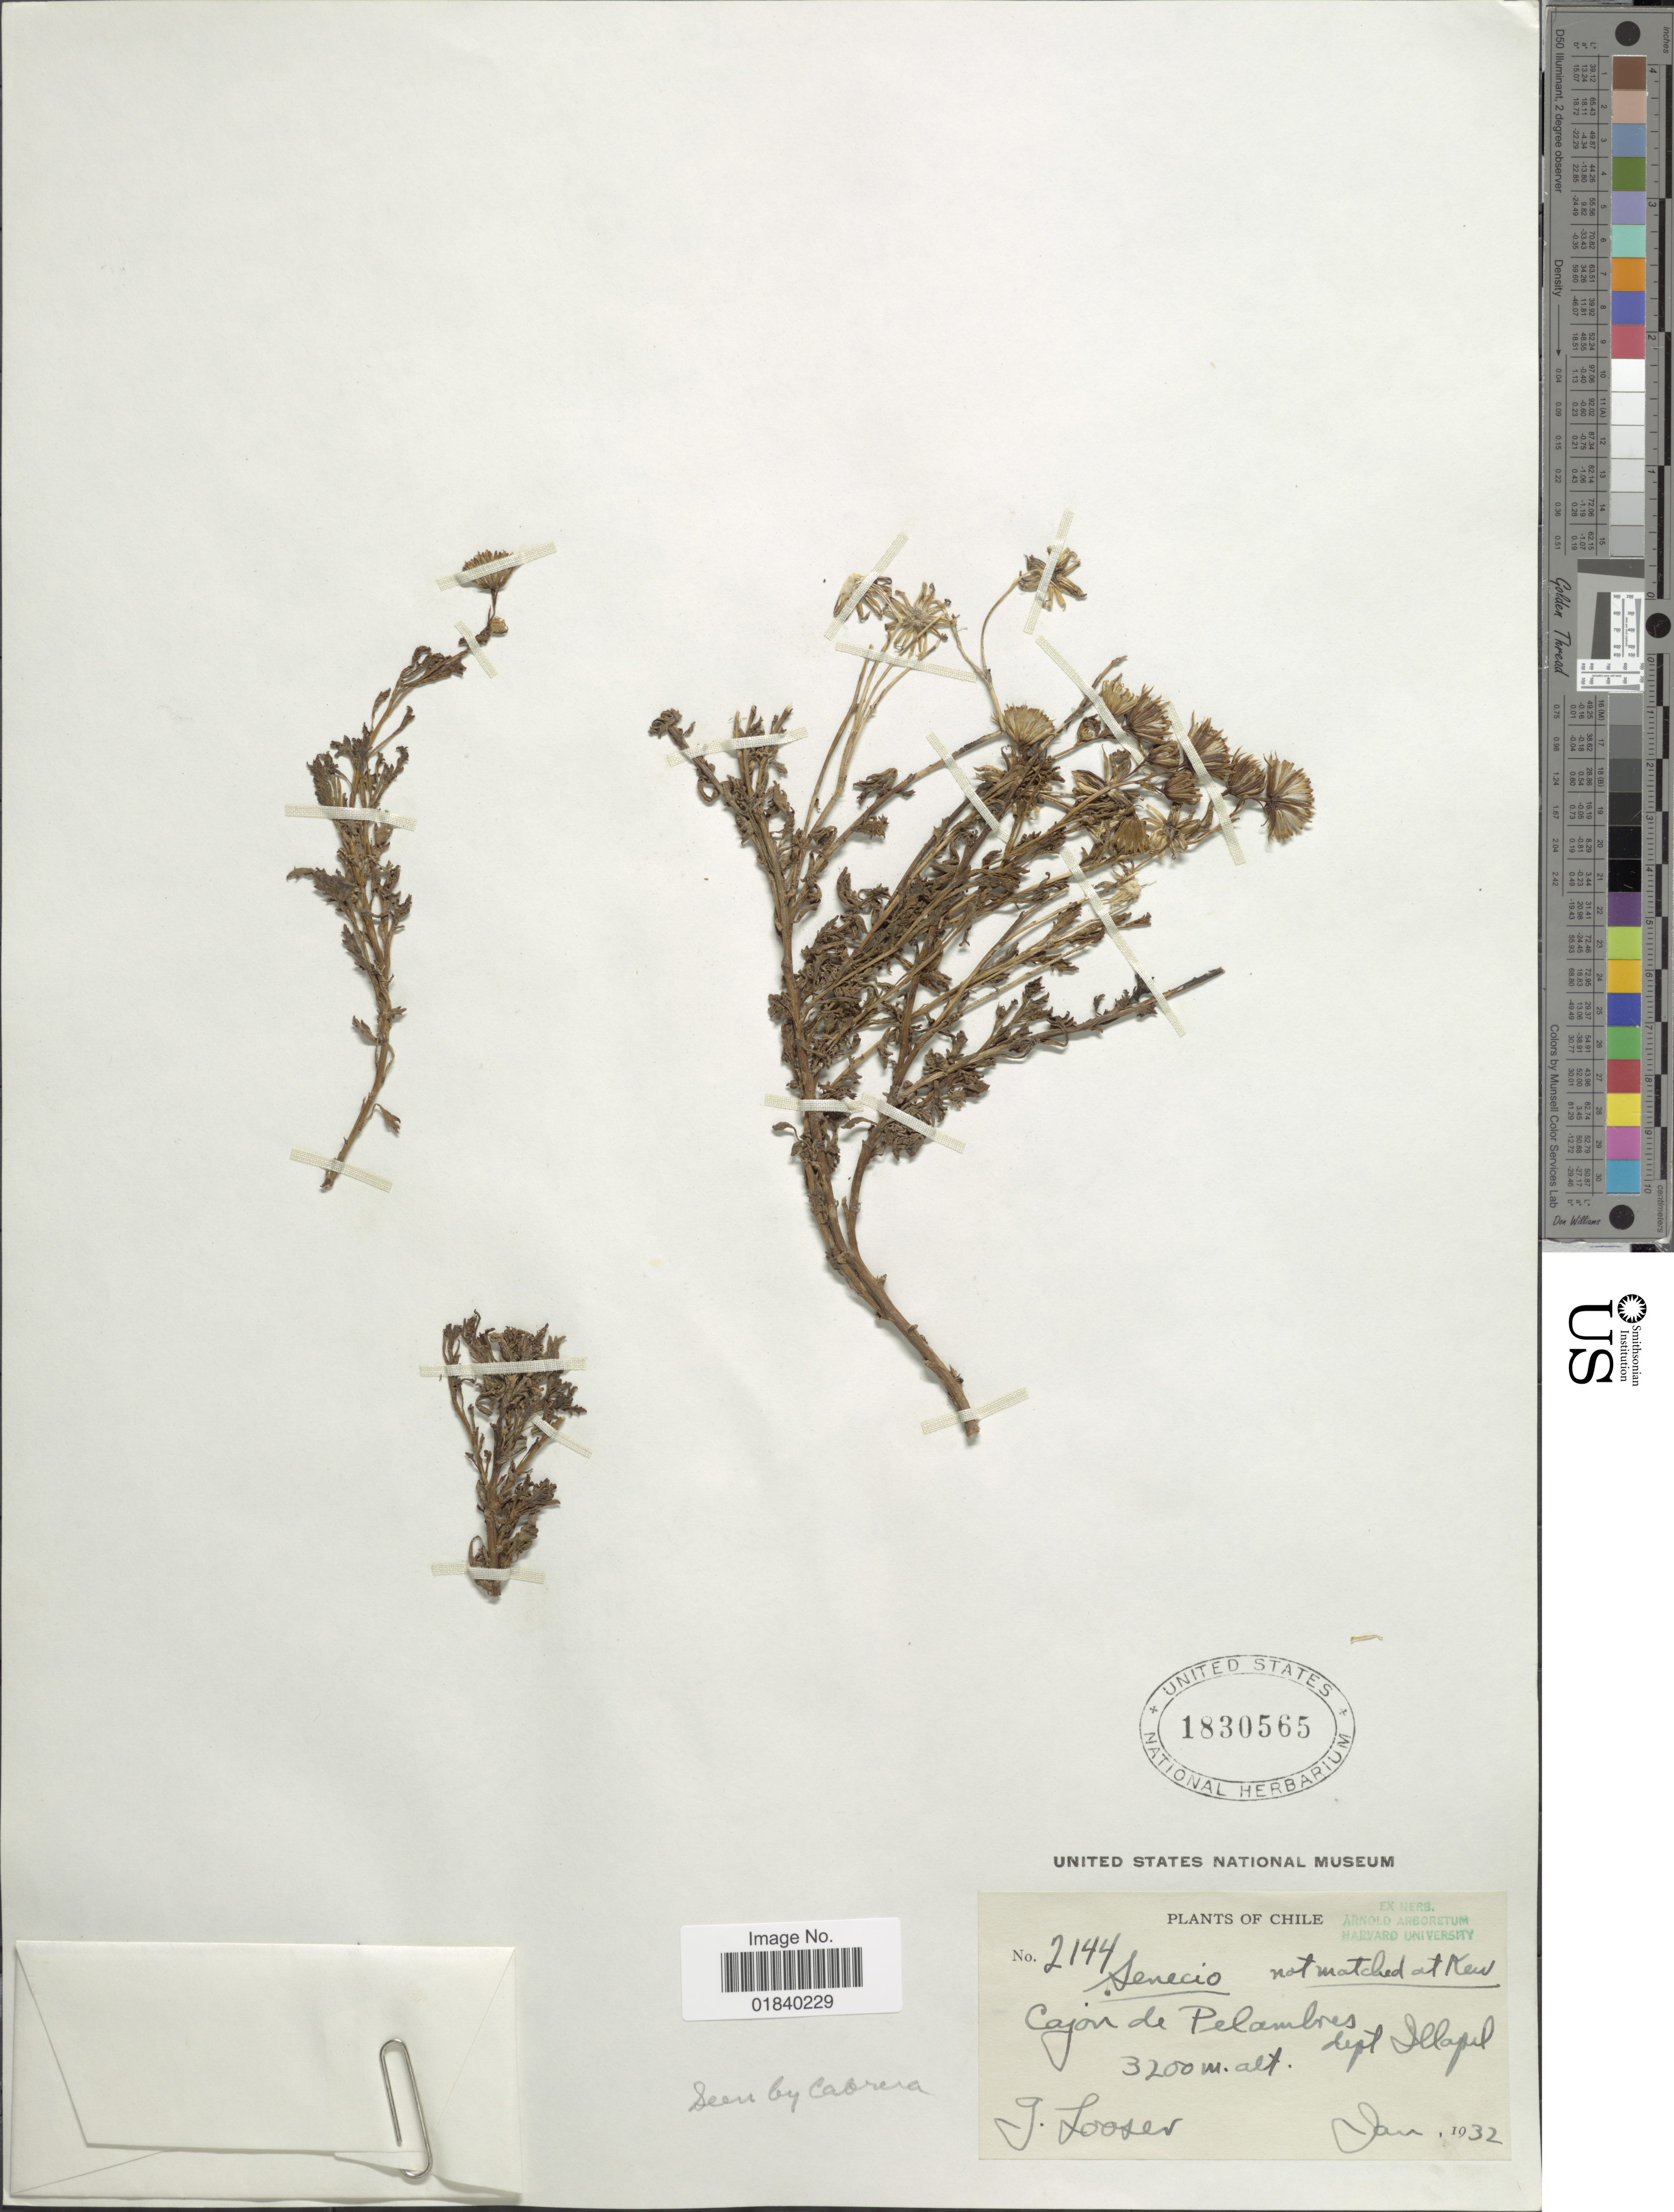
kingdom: Plantae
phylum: Tracheophyta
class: Magnoliopsida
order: Asterales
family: Asteraceae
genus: Senecio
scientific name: Senecio sp.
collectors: G. Looser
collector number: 2144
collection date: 1932-01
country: Chile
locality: Cajon de Pelambres dept. Illapel.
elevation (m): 3200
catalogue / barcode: US 1830565